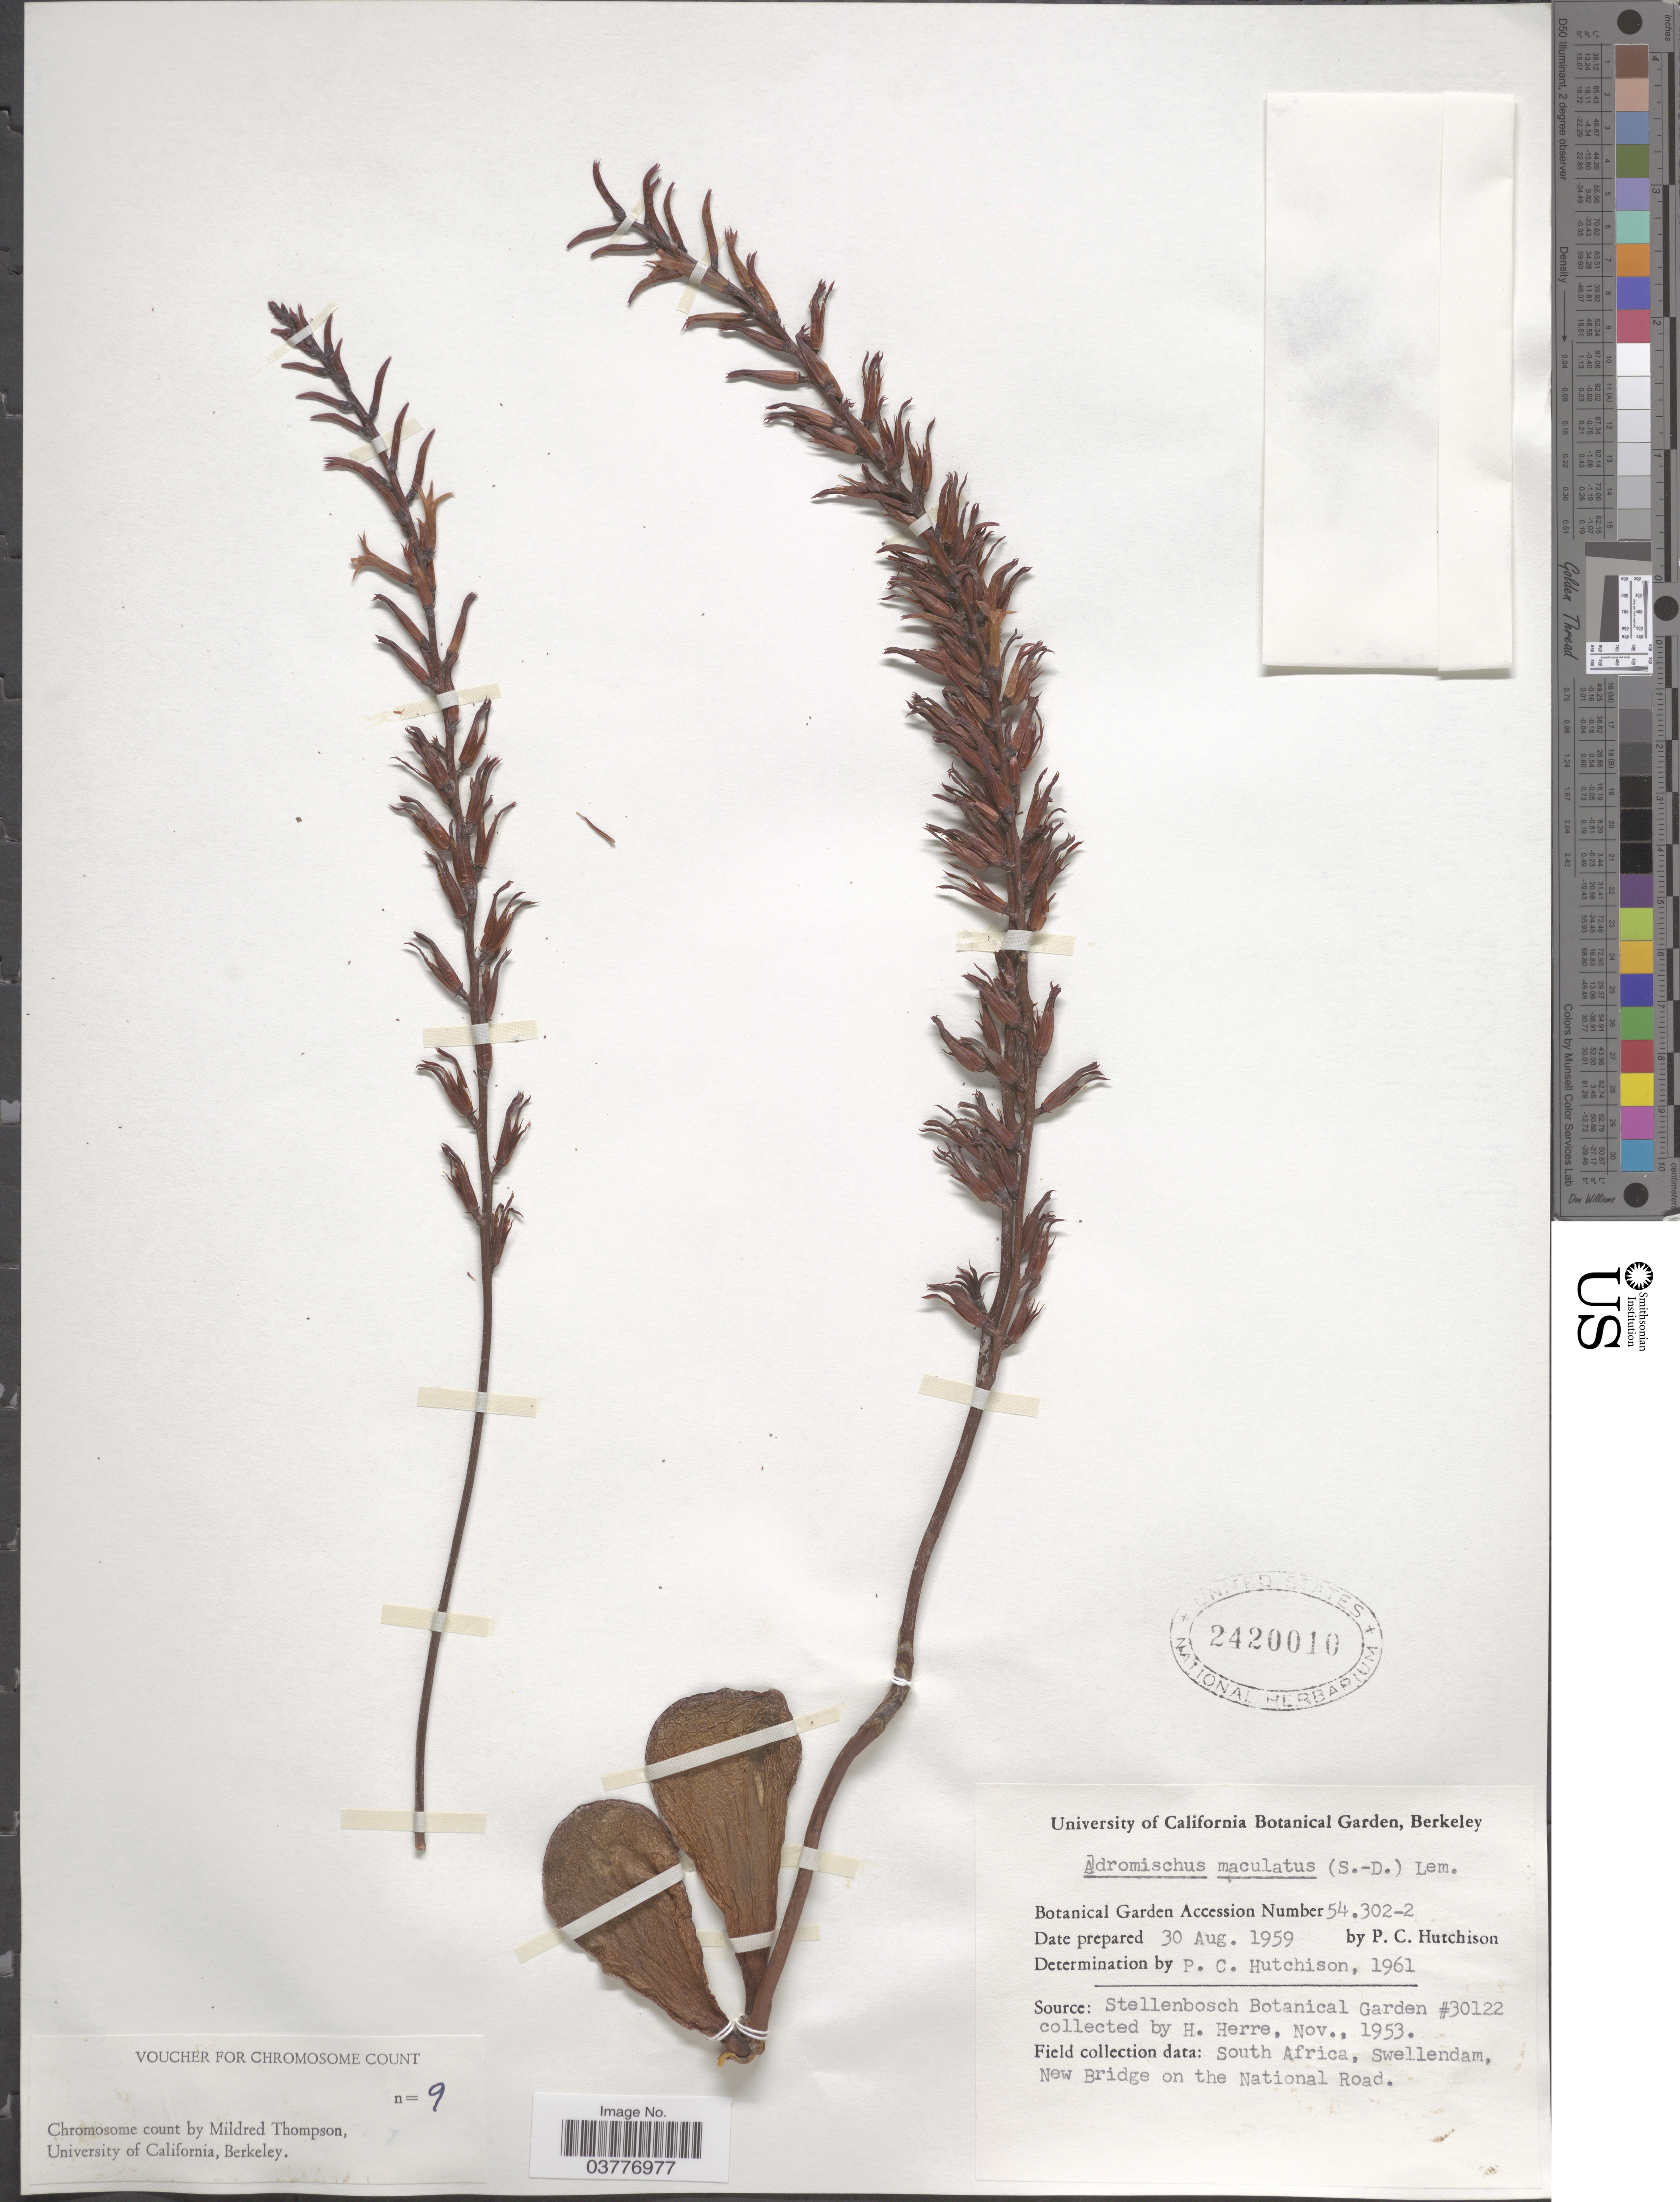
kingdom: Plantae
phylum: Tracheophyta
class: Magnoliopsida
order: Saxifragales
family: Crassulaceae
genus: Adromischus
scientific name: Adromischus maculatus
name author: (Salm-Dyck) Lem.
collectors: P. C. Hutchison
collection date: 1959-08-30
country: United States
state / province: California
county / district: Alameda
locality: University of California Botanical Garden, Berkeley.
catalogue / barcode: US 2420010